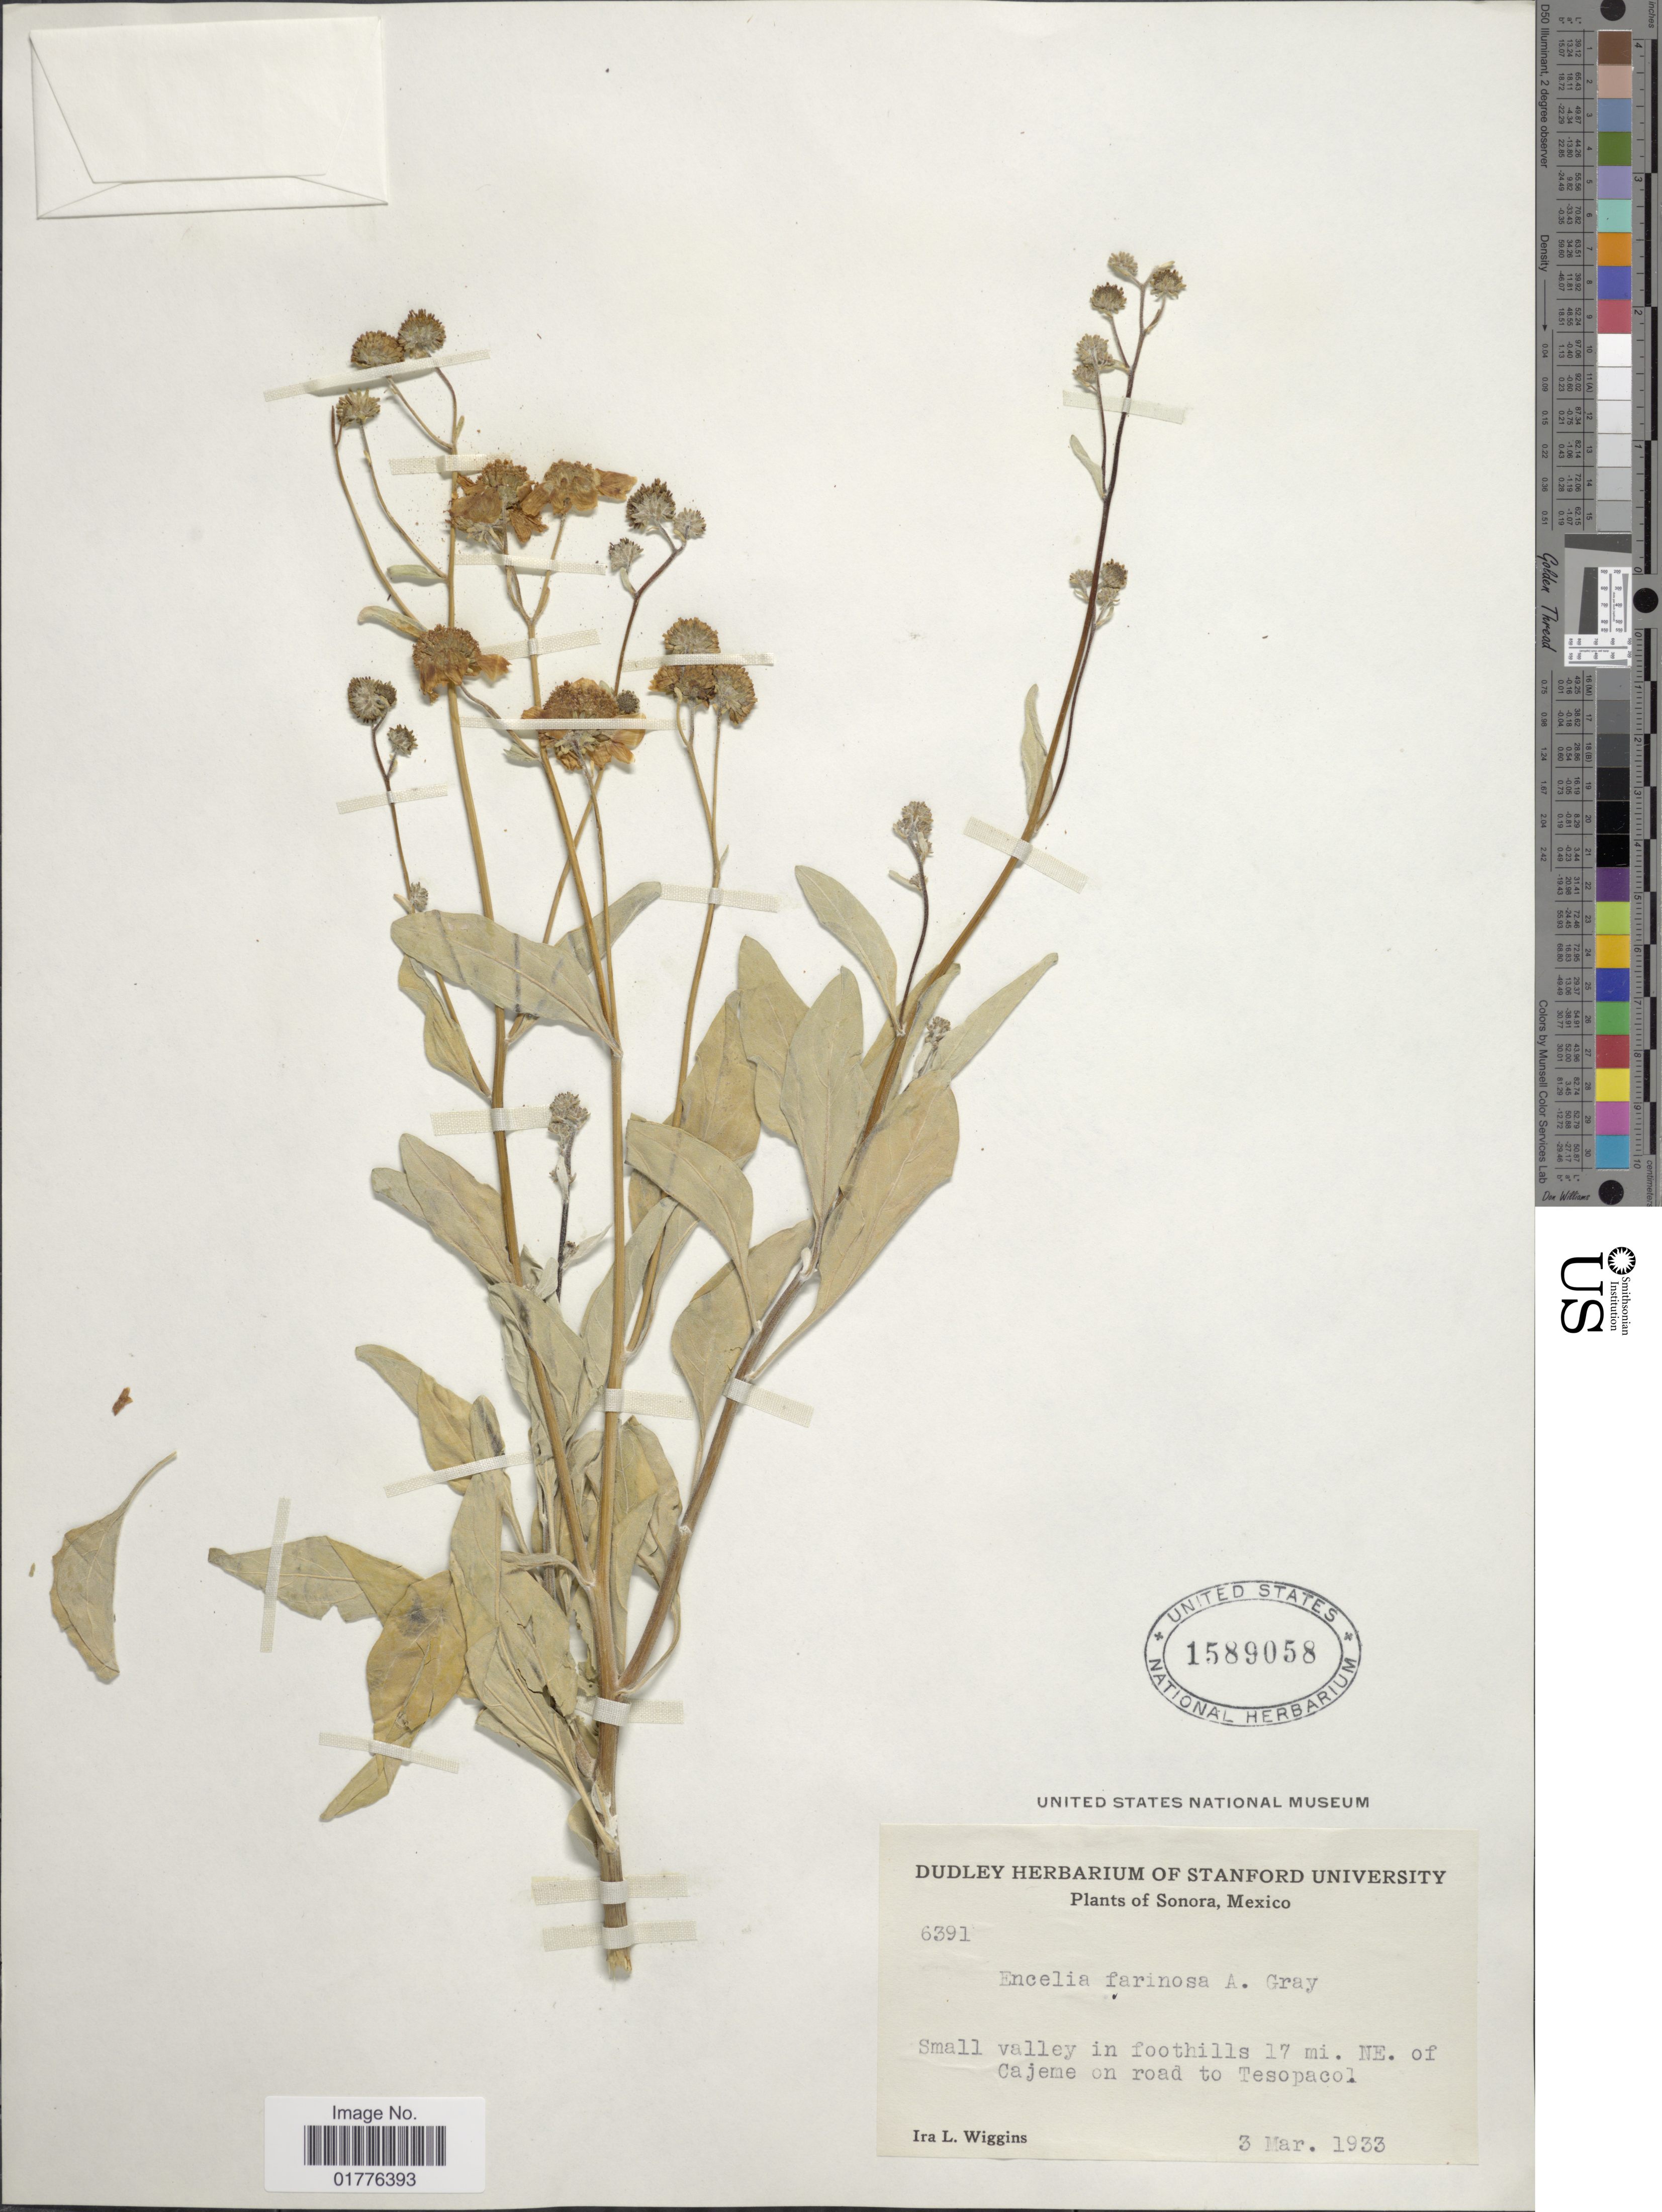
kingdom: Plantae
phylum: Tracheophyta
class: Magnoliopsida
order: Asterales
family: Asteraceae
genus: Encelia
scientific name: Encelia farinosa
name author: A. Gray ex Torr. in Emory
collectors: I. L. Wiggins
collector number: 6391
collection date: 1933-03-03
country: Mexico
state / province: Sonora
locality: Small valley in foothills 17 mi. NE. of Cajeme on road to Tesopacol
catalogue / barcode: US 1589058